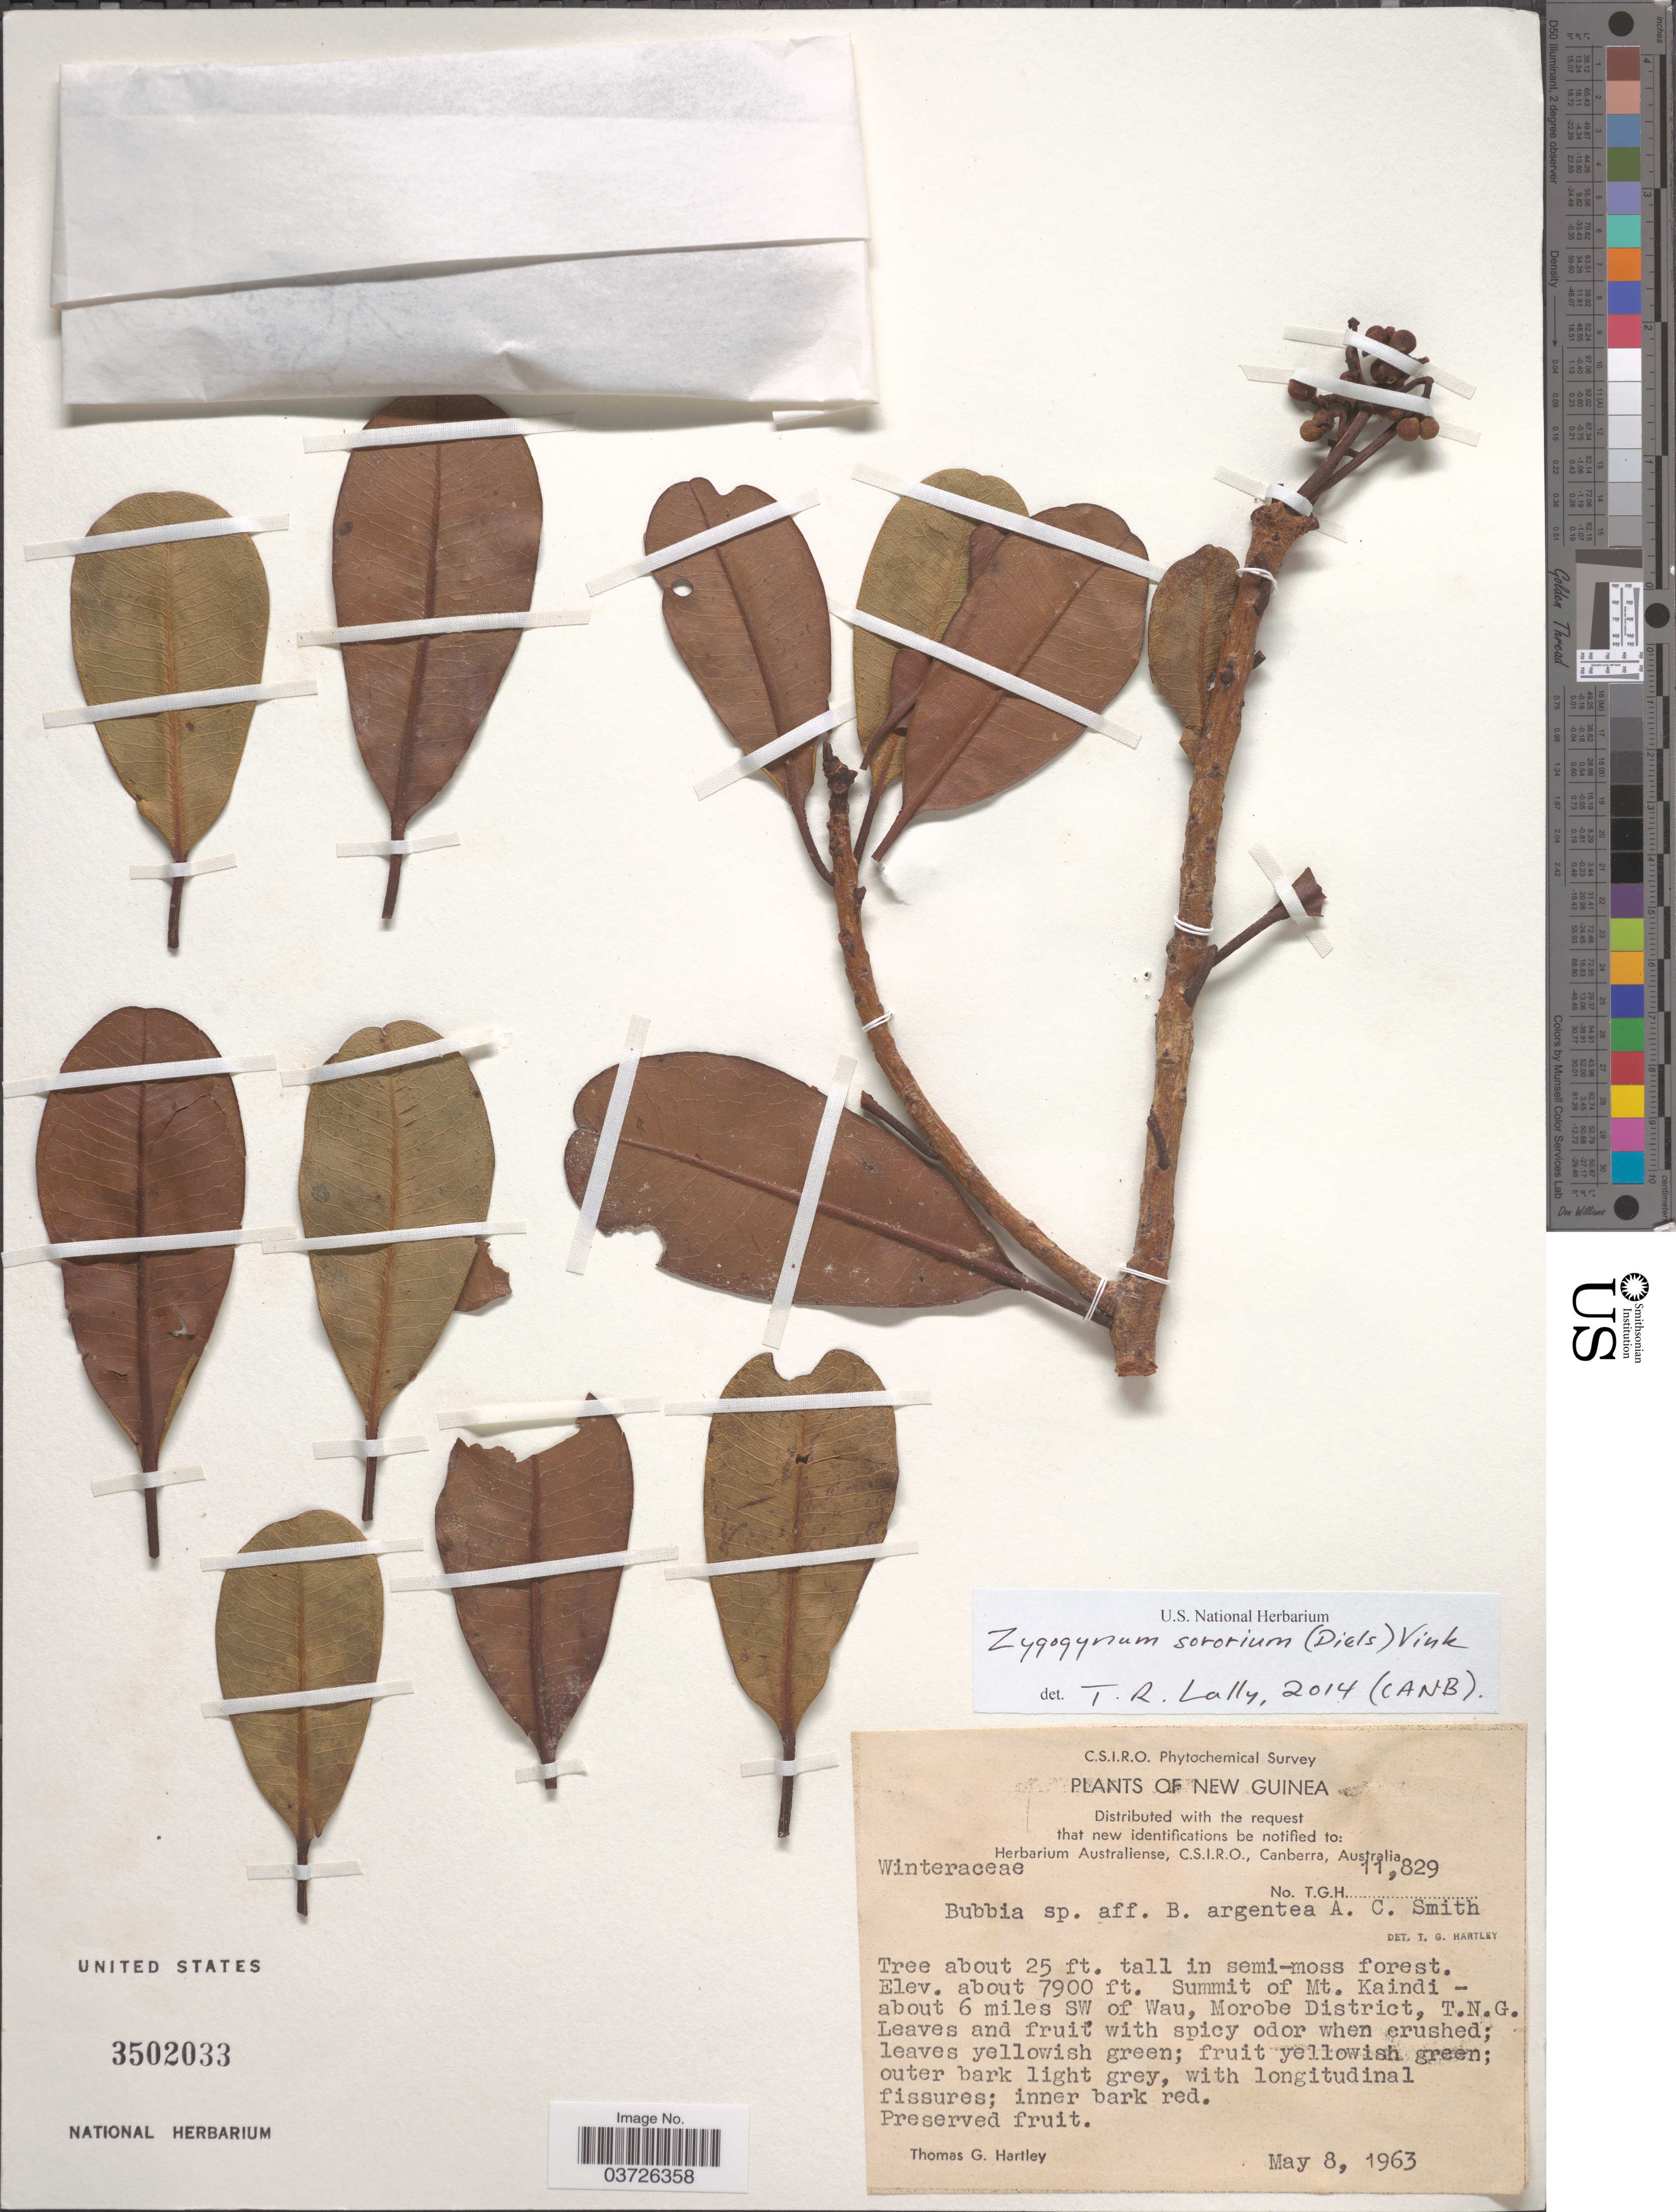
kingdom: Plantae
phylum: Tracheophyta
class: Magnoliopsida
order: Canellales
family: Winteraceae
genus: Zygogynum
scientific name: Zygogynum sororium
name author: (Diels) Vink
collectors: T. G. Hartley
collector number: TGH 11829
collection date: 1963-05-08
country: Papua New Guinea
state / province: Morobe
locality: Summit of Mt. Kaindi - about 6 miles SW of Wau, Morobe District, T. N. G.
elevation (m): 2408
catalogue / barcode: US 3502033